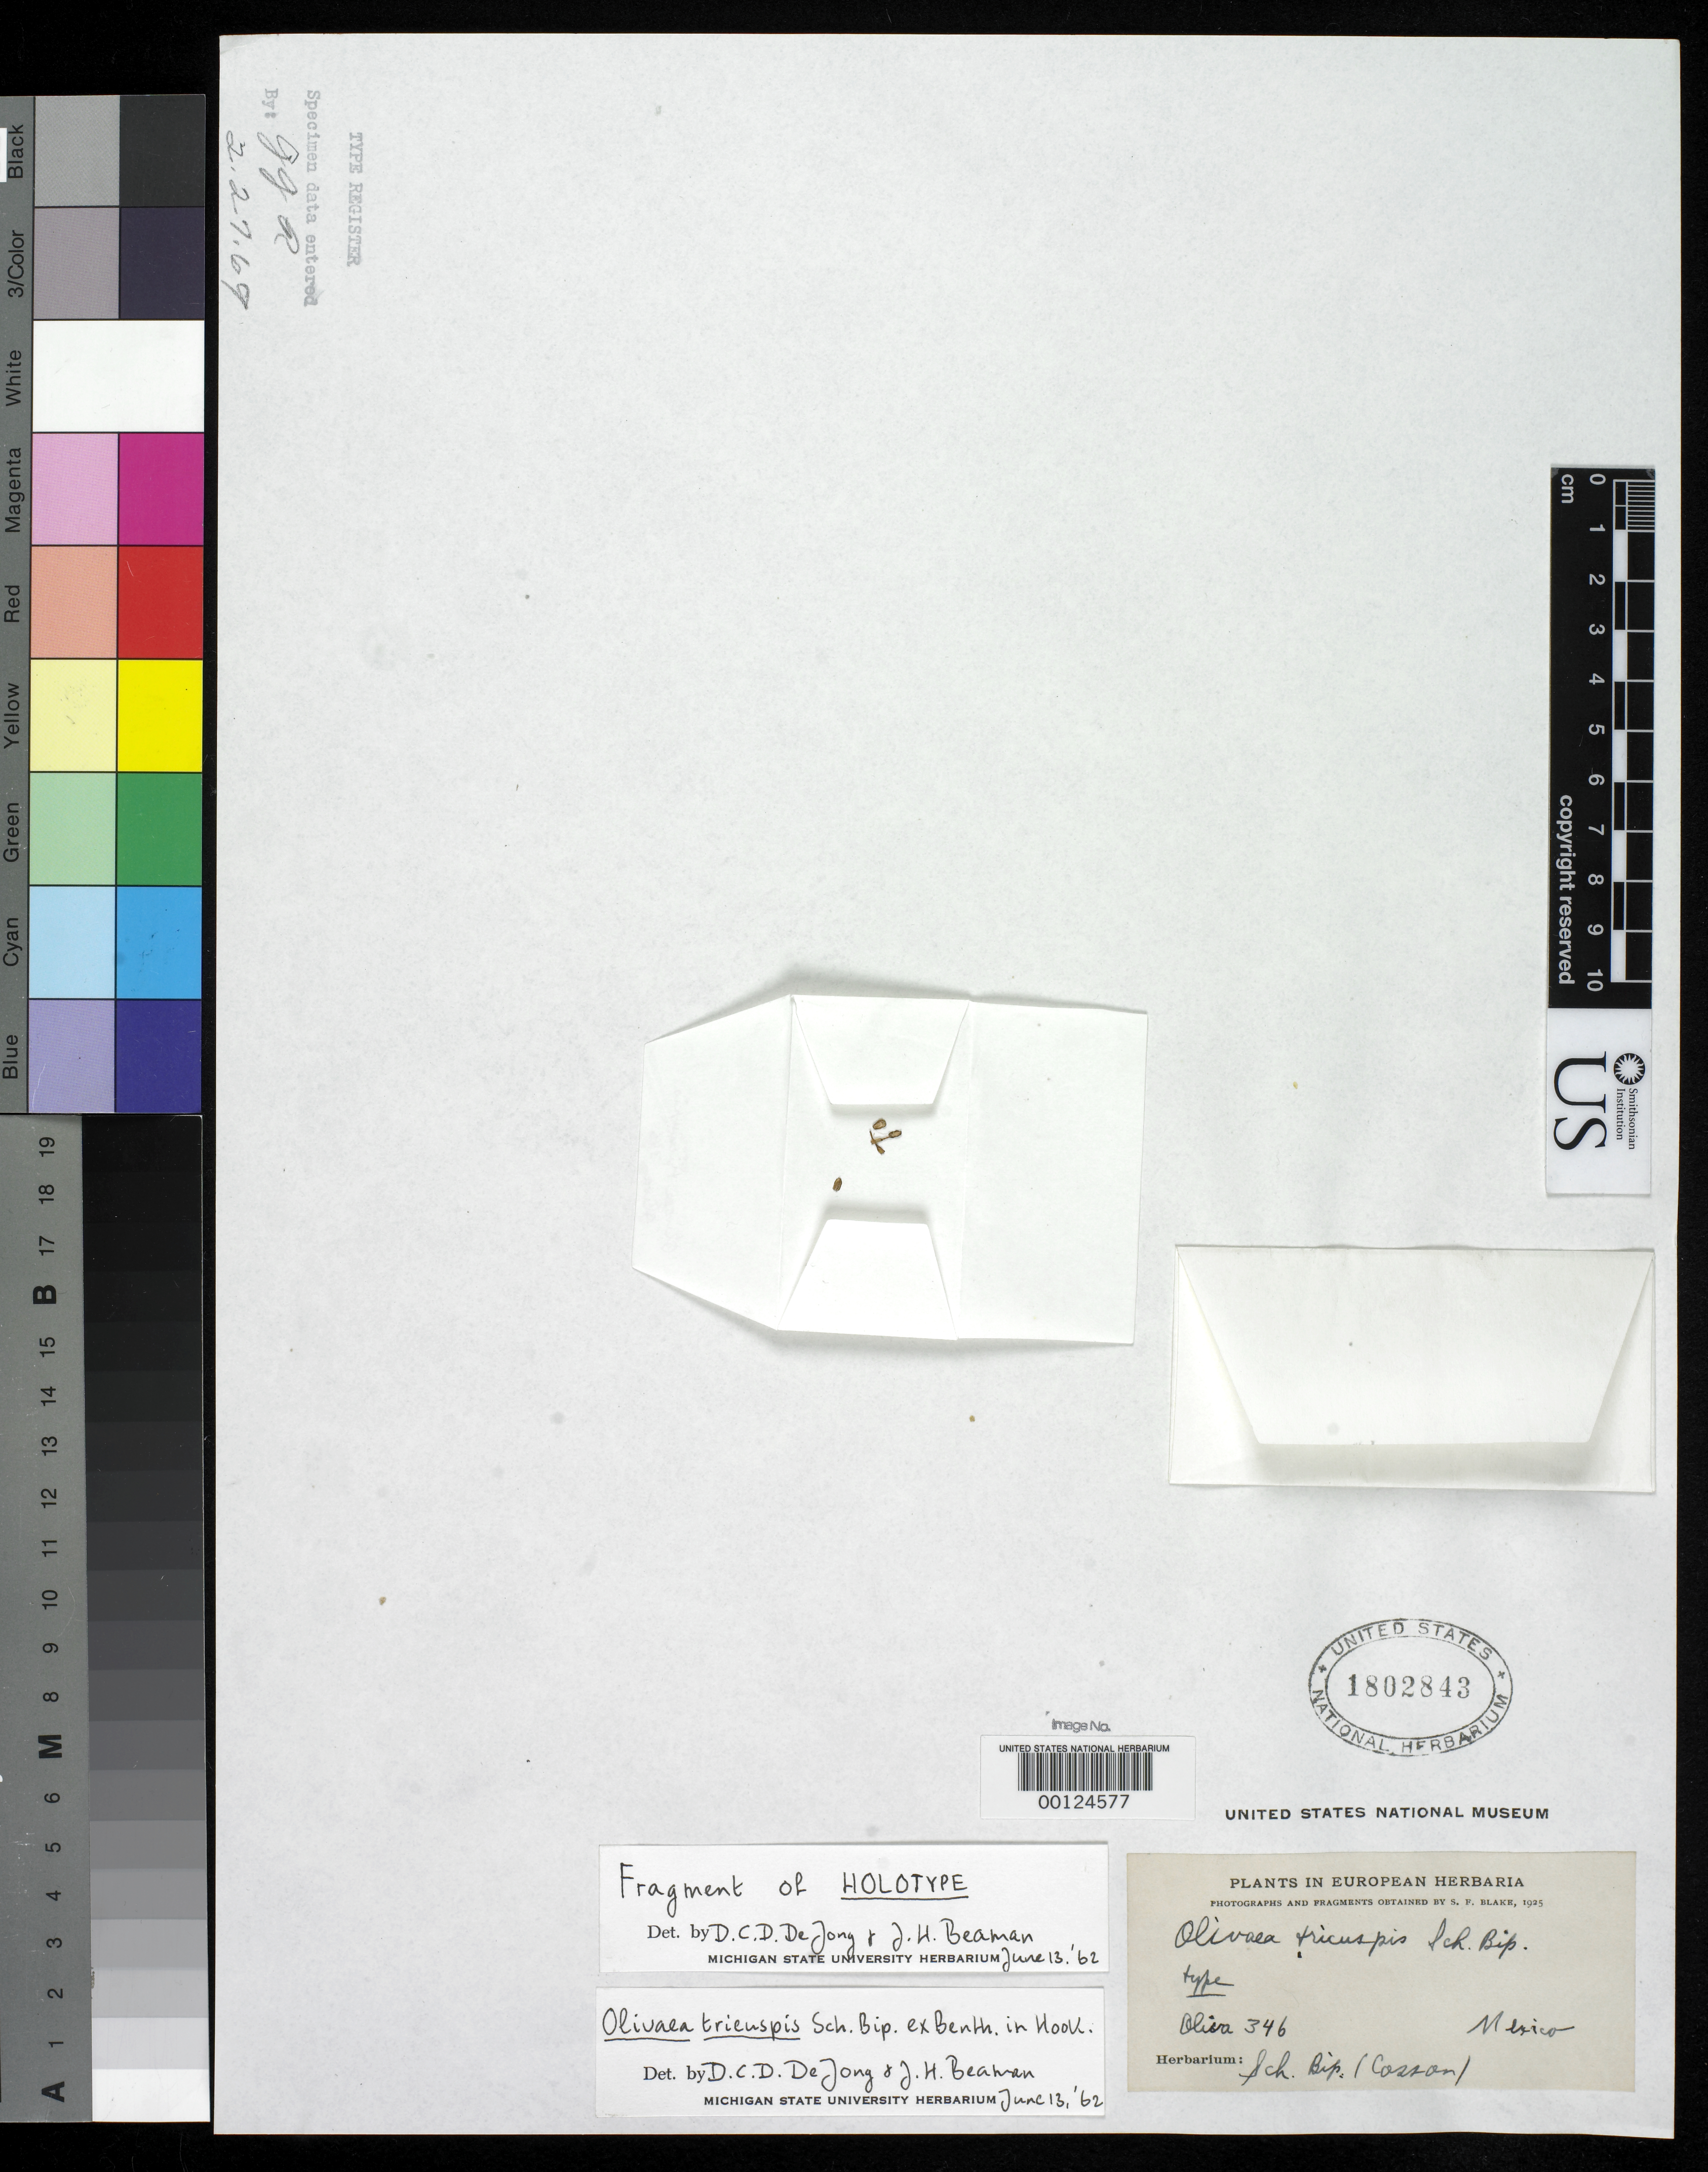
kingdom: Plantae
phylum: Tracheophyta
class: Magnoliopsida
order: Asterales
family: Asteraceae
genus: Olivaea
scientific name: Olivaea tricuspis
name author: Sch. Bip. ex Benth.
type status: Type Fragment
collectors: J. G. Schaffner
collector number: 346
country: Mexico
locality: E of Monserrat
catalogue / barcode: US 1802843